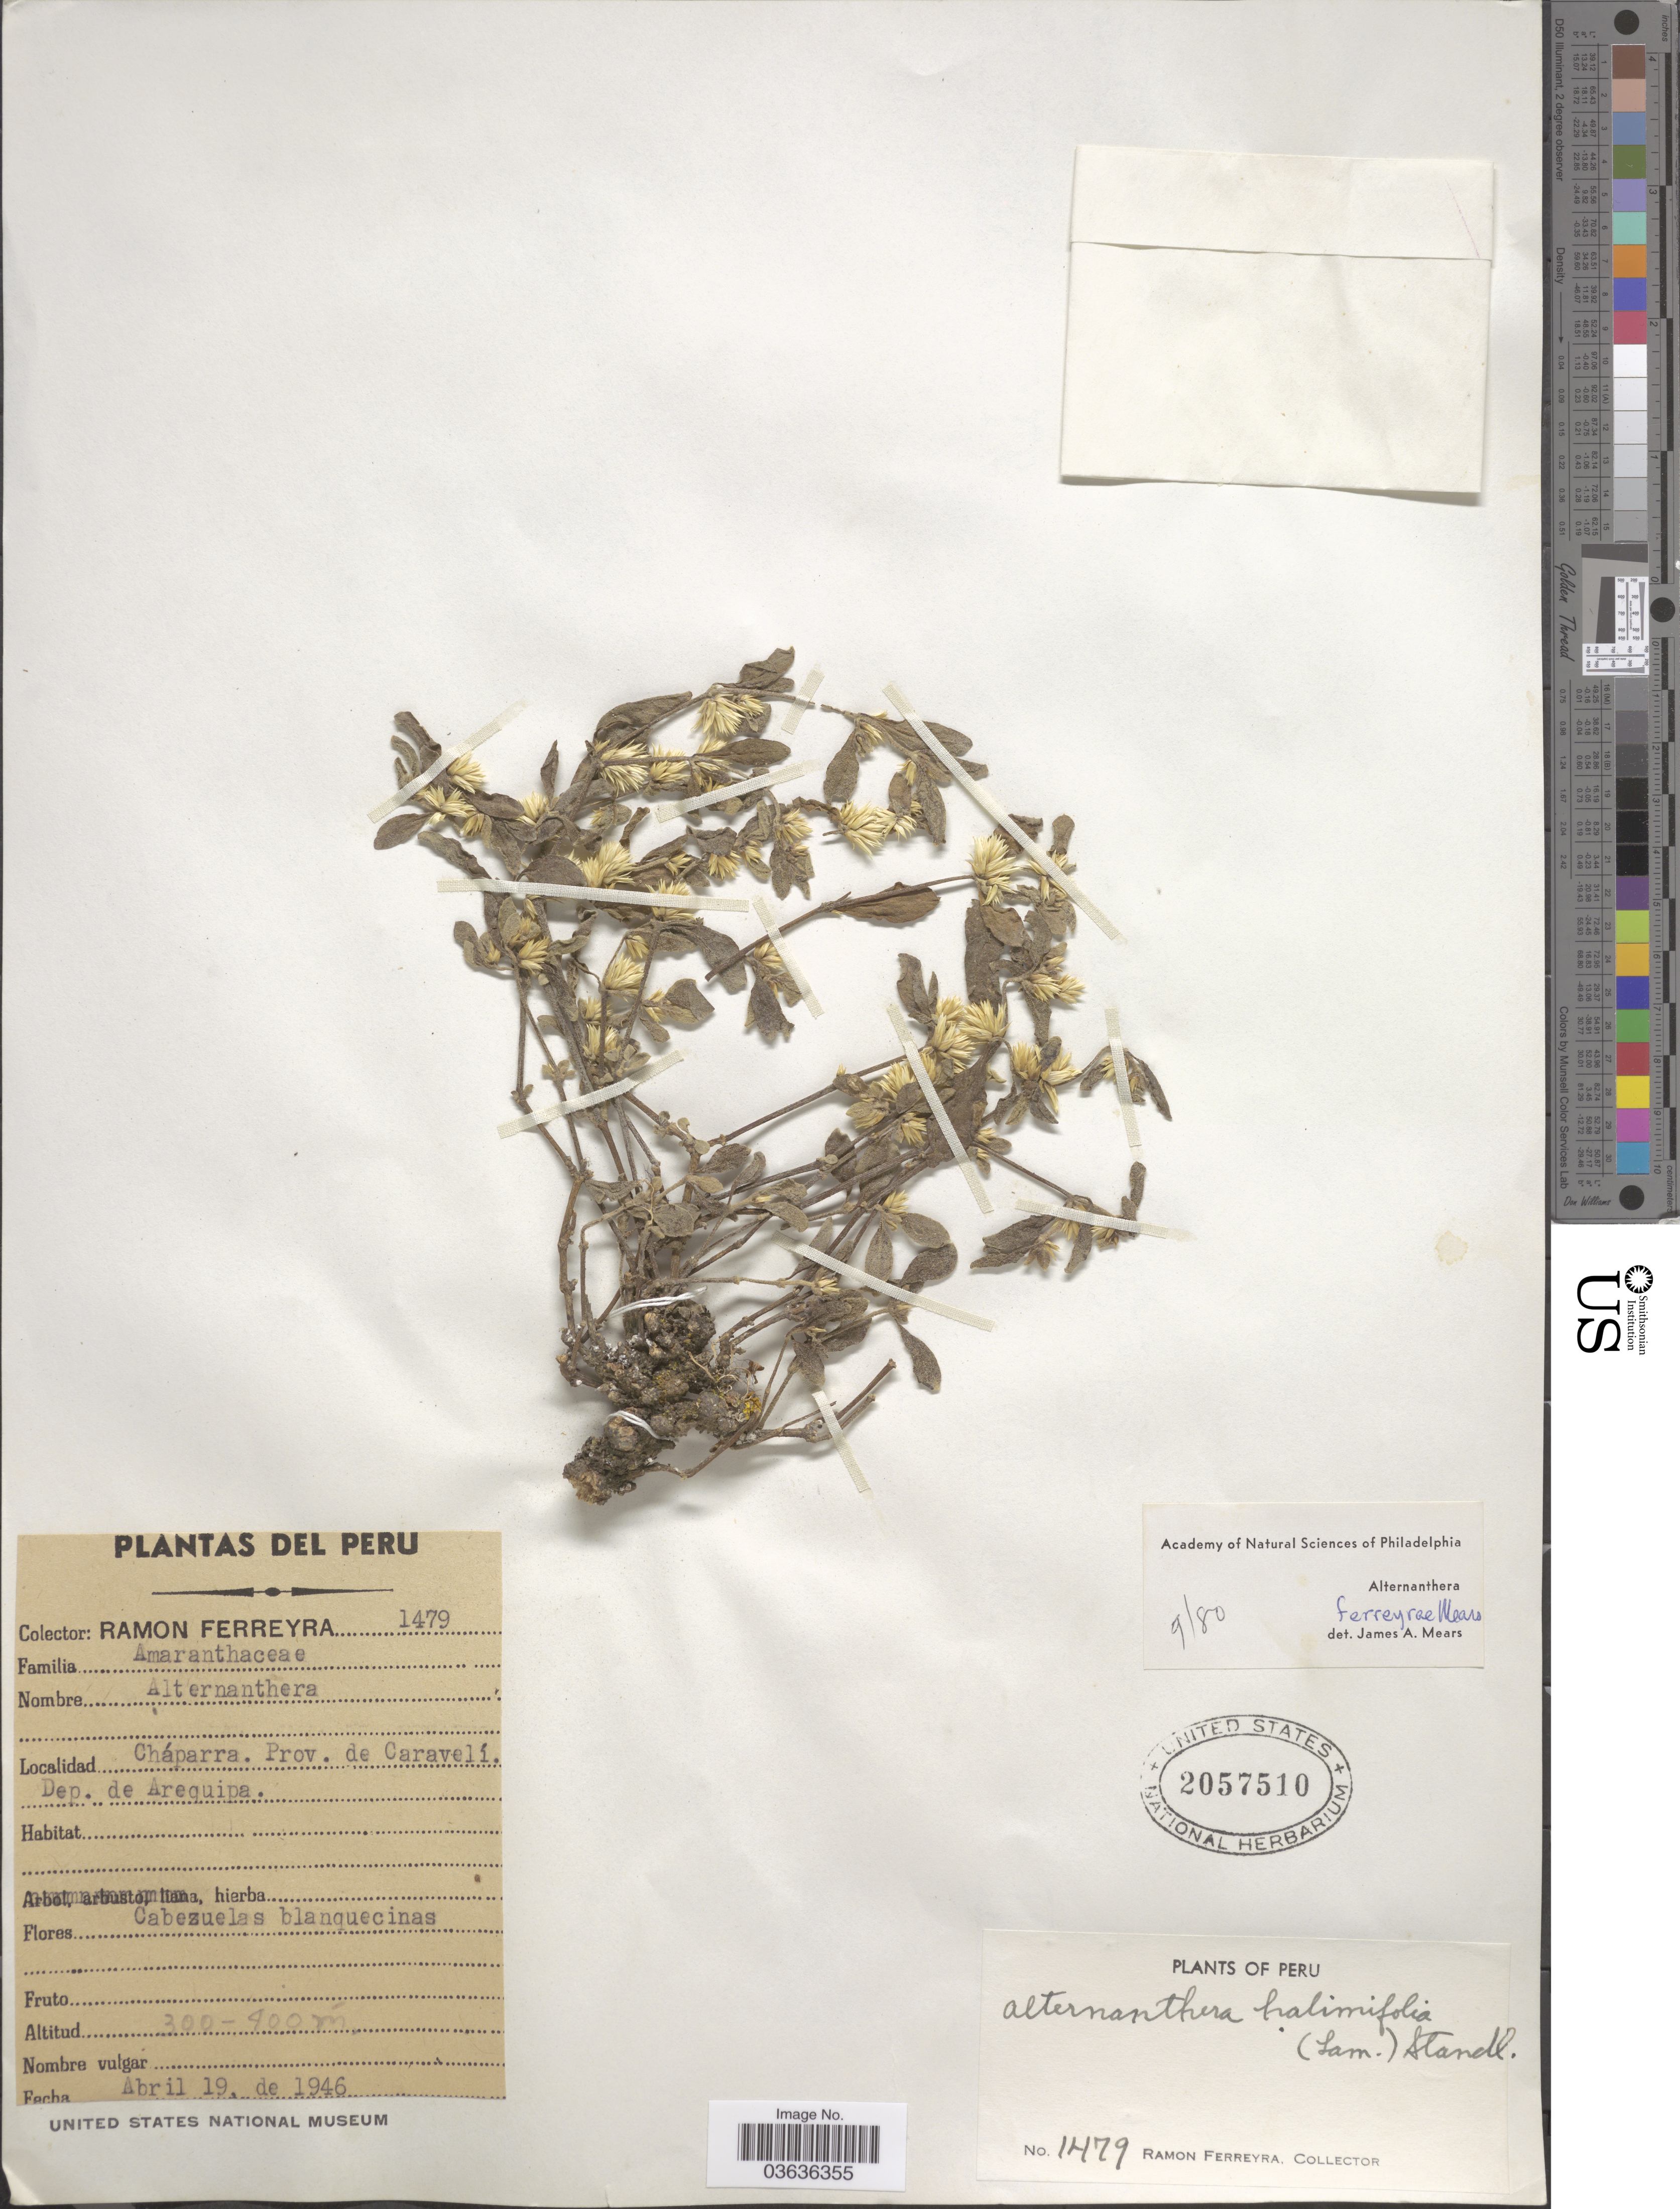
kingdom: Plantae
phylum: Tracheophyta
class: Magnoliopsida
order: Caryophyllales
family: Amaranthaceae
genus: Alternanthera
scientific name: Alternanthera halimifolia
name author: (Lam.) Standl. ex Pittier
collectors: R. A. Ferreyra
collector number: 1479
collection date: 1946-04-19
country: Peru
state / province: Arequipa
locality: Cháparra. Prov. de Caravelí. Dep. de Arequipa.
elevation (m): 300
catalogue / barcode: US 2057510